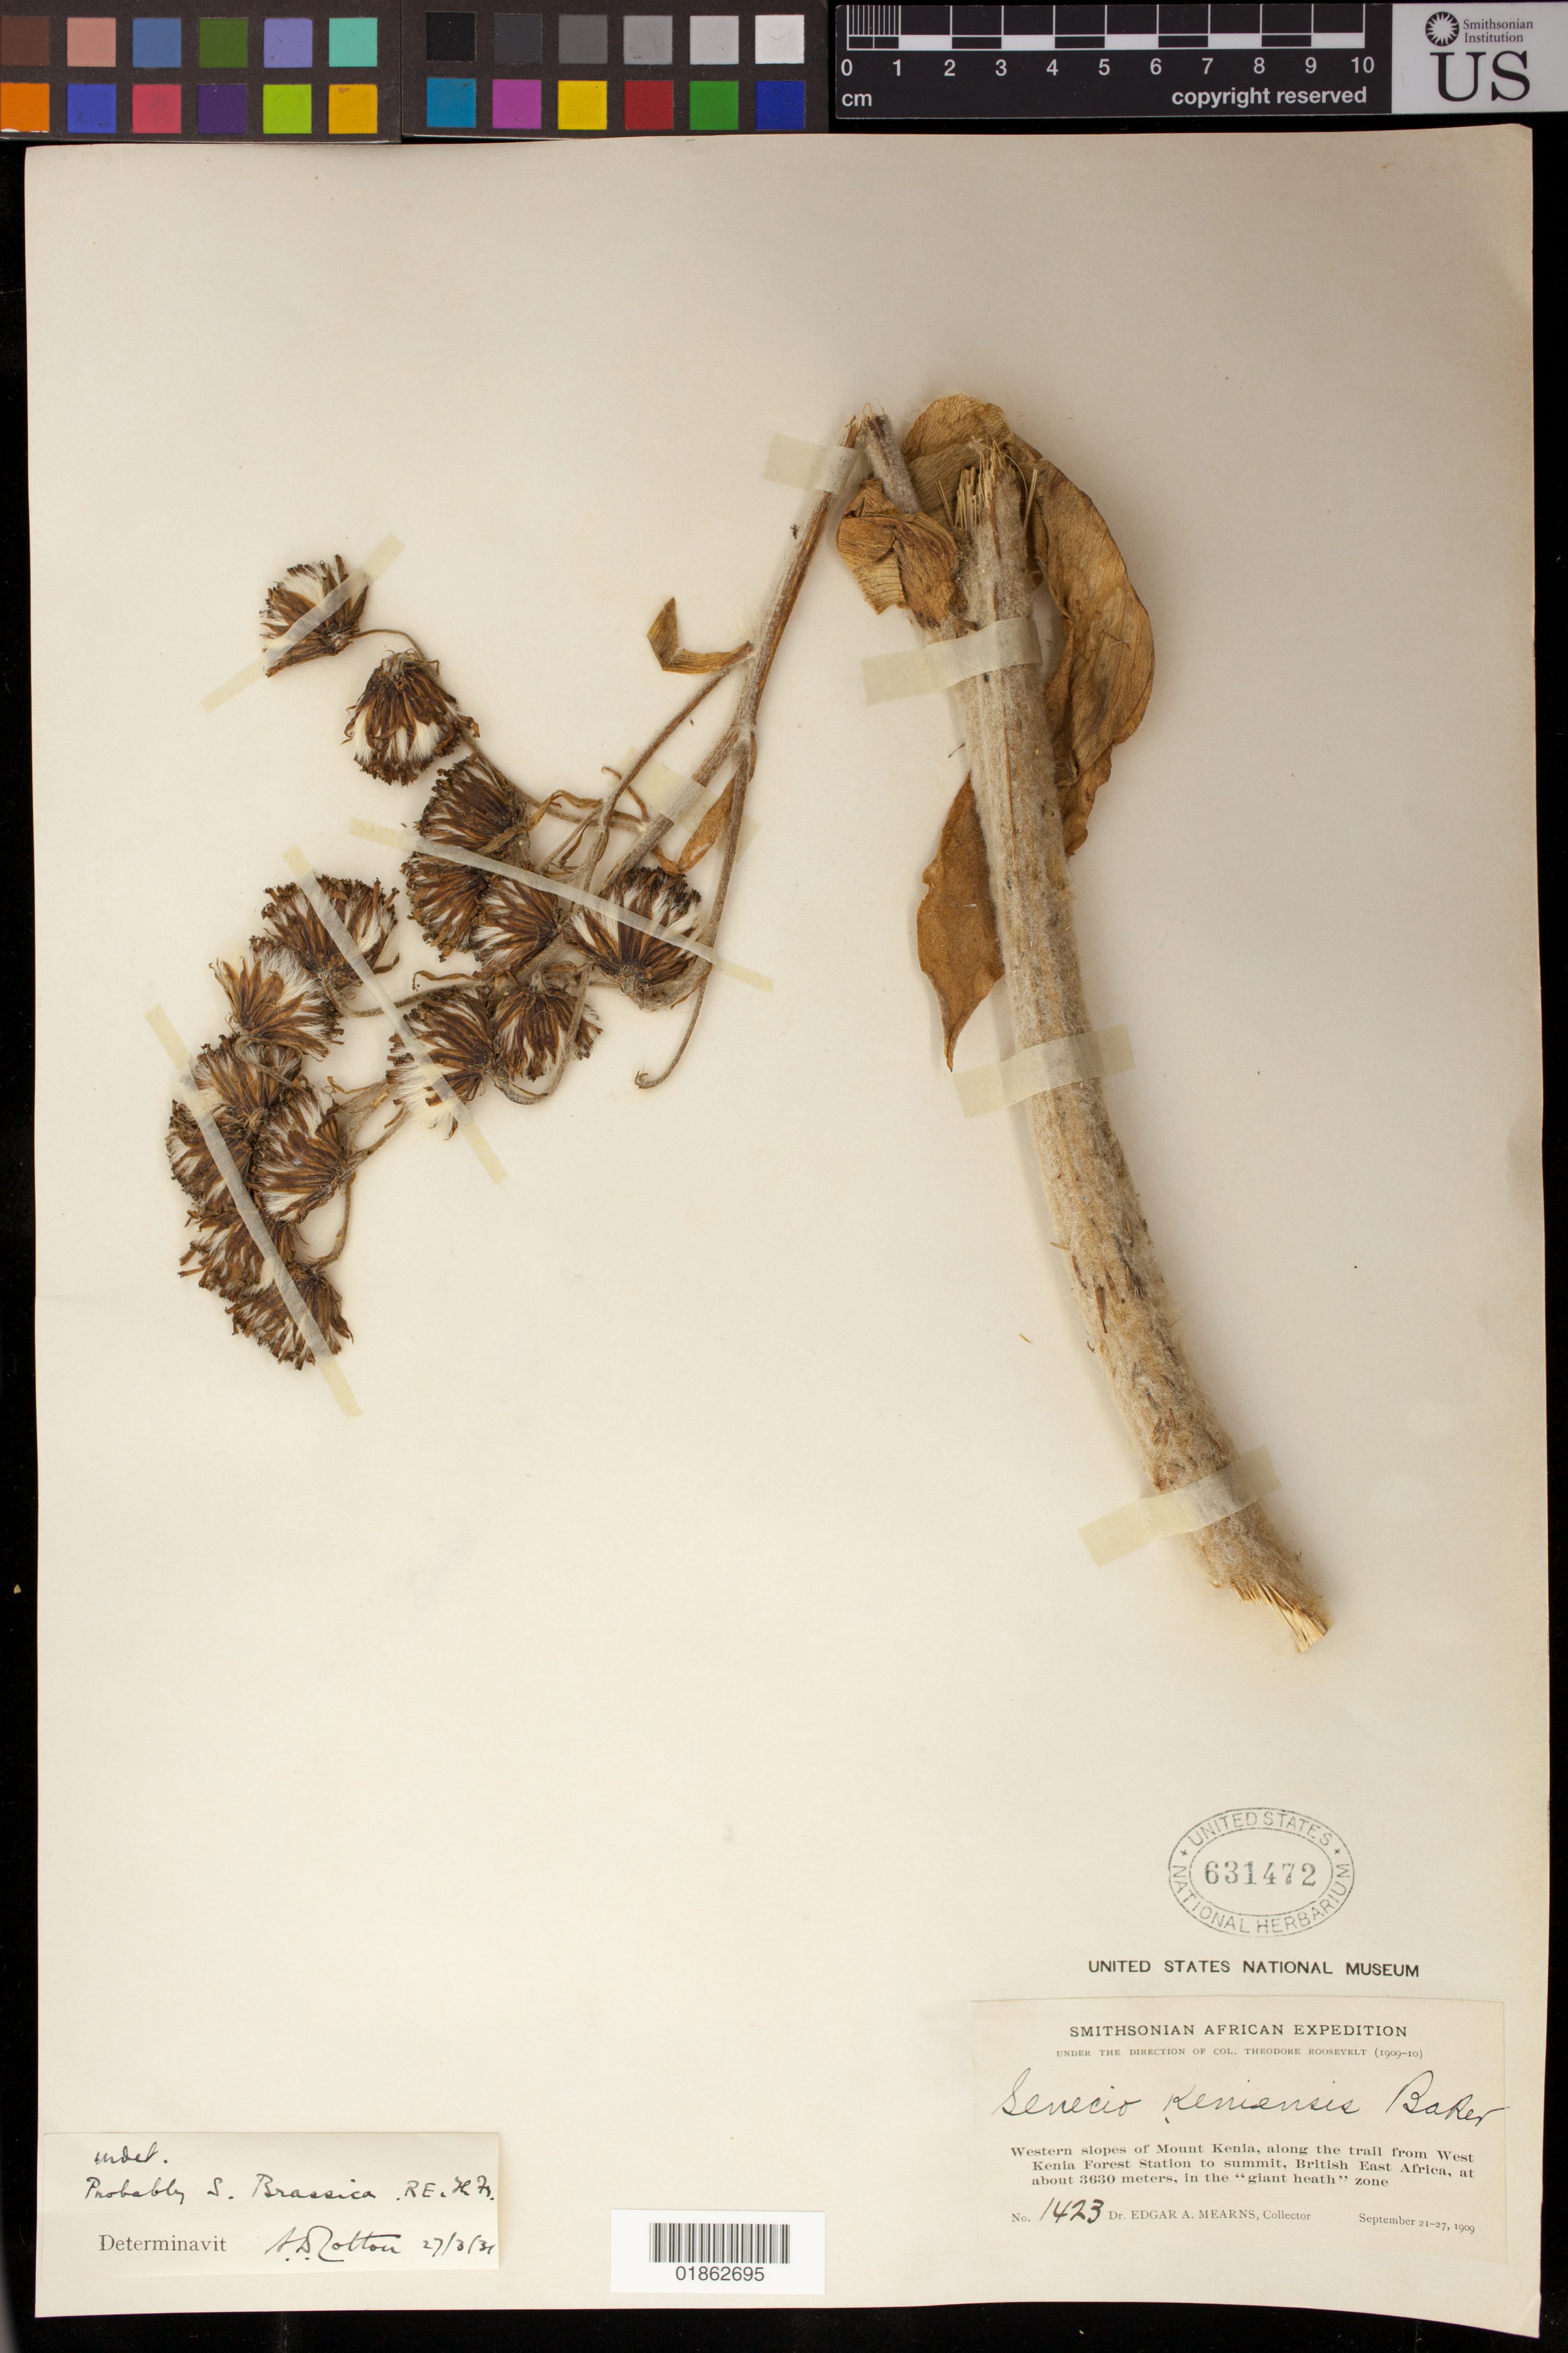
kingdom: Plantae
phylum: Tracheophyta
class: Magnoliopsida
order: Asterales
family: Asteraceae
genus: Senecio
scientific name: Senecio brassica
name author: R.E. Fr. & T.C.E. Fr.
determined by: Cotton, Arthur D.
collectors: E. A. Mearns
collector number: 1423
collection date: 1909-09-21/1909-09-27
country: Kenya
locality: Western slopes of Mount Kenia, along the trail from West Kenia Forest Station to summit, British East Africa, in the "giant heath" zone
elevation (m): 3630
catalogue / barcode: US 631472